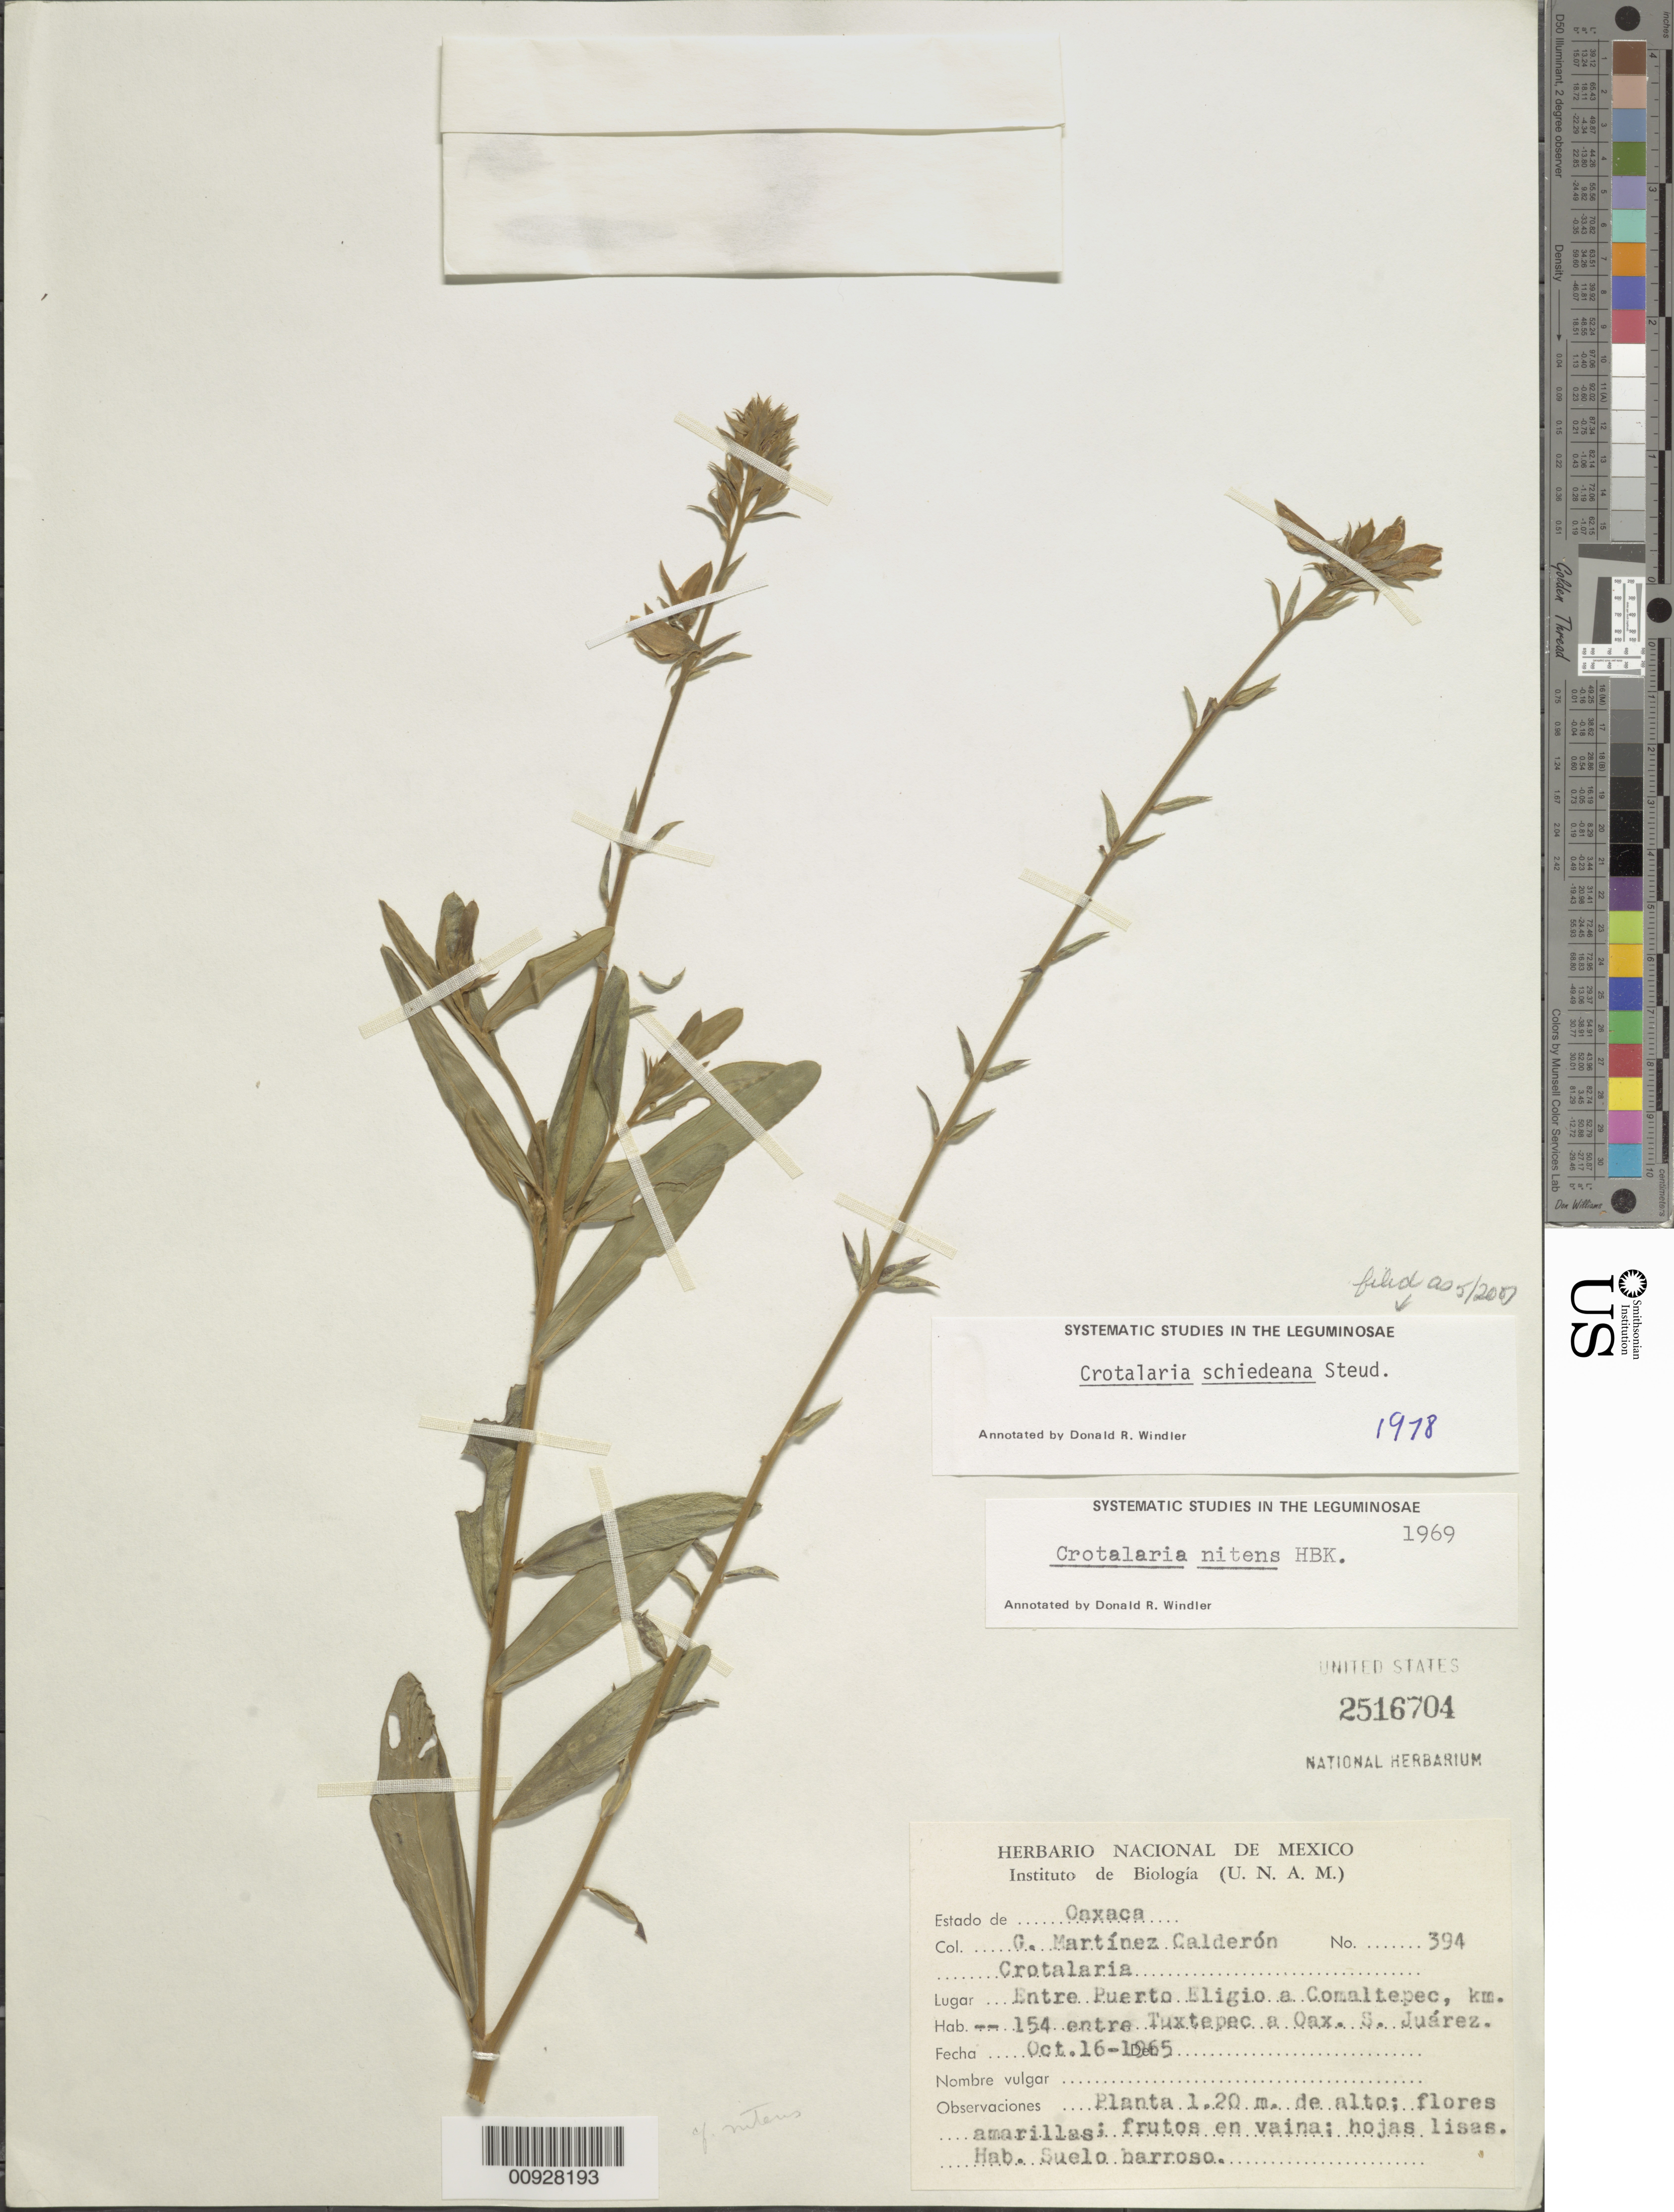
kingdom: Plantae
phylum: Tracheophyta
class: Magnoliopsida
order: Fabales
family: Fabaceae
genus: Crotalaria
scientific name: Crotalaria schiedeana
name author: Steud.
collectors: G. Martinez-C.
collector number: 394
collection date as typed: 16 Oct 1965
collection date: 1965-10-16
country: Mexico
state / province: Oaxaca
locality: Entre Puerto Eligio a Comaltepec, km. 154 entre Tuxtepec a Oax. S. de Juárez.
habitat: Suelo barroso.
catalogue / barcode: US 2516704